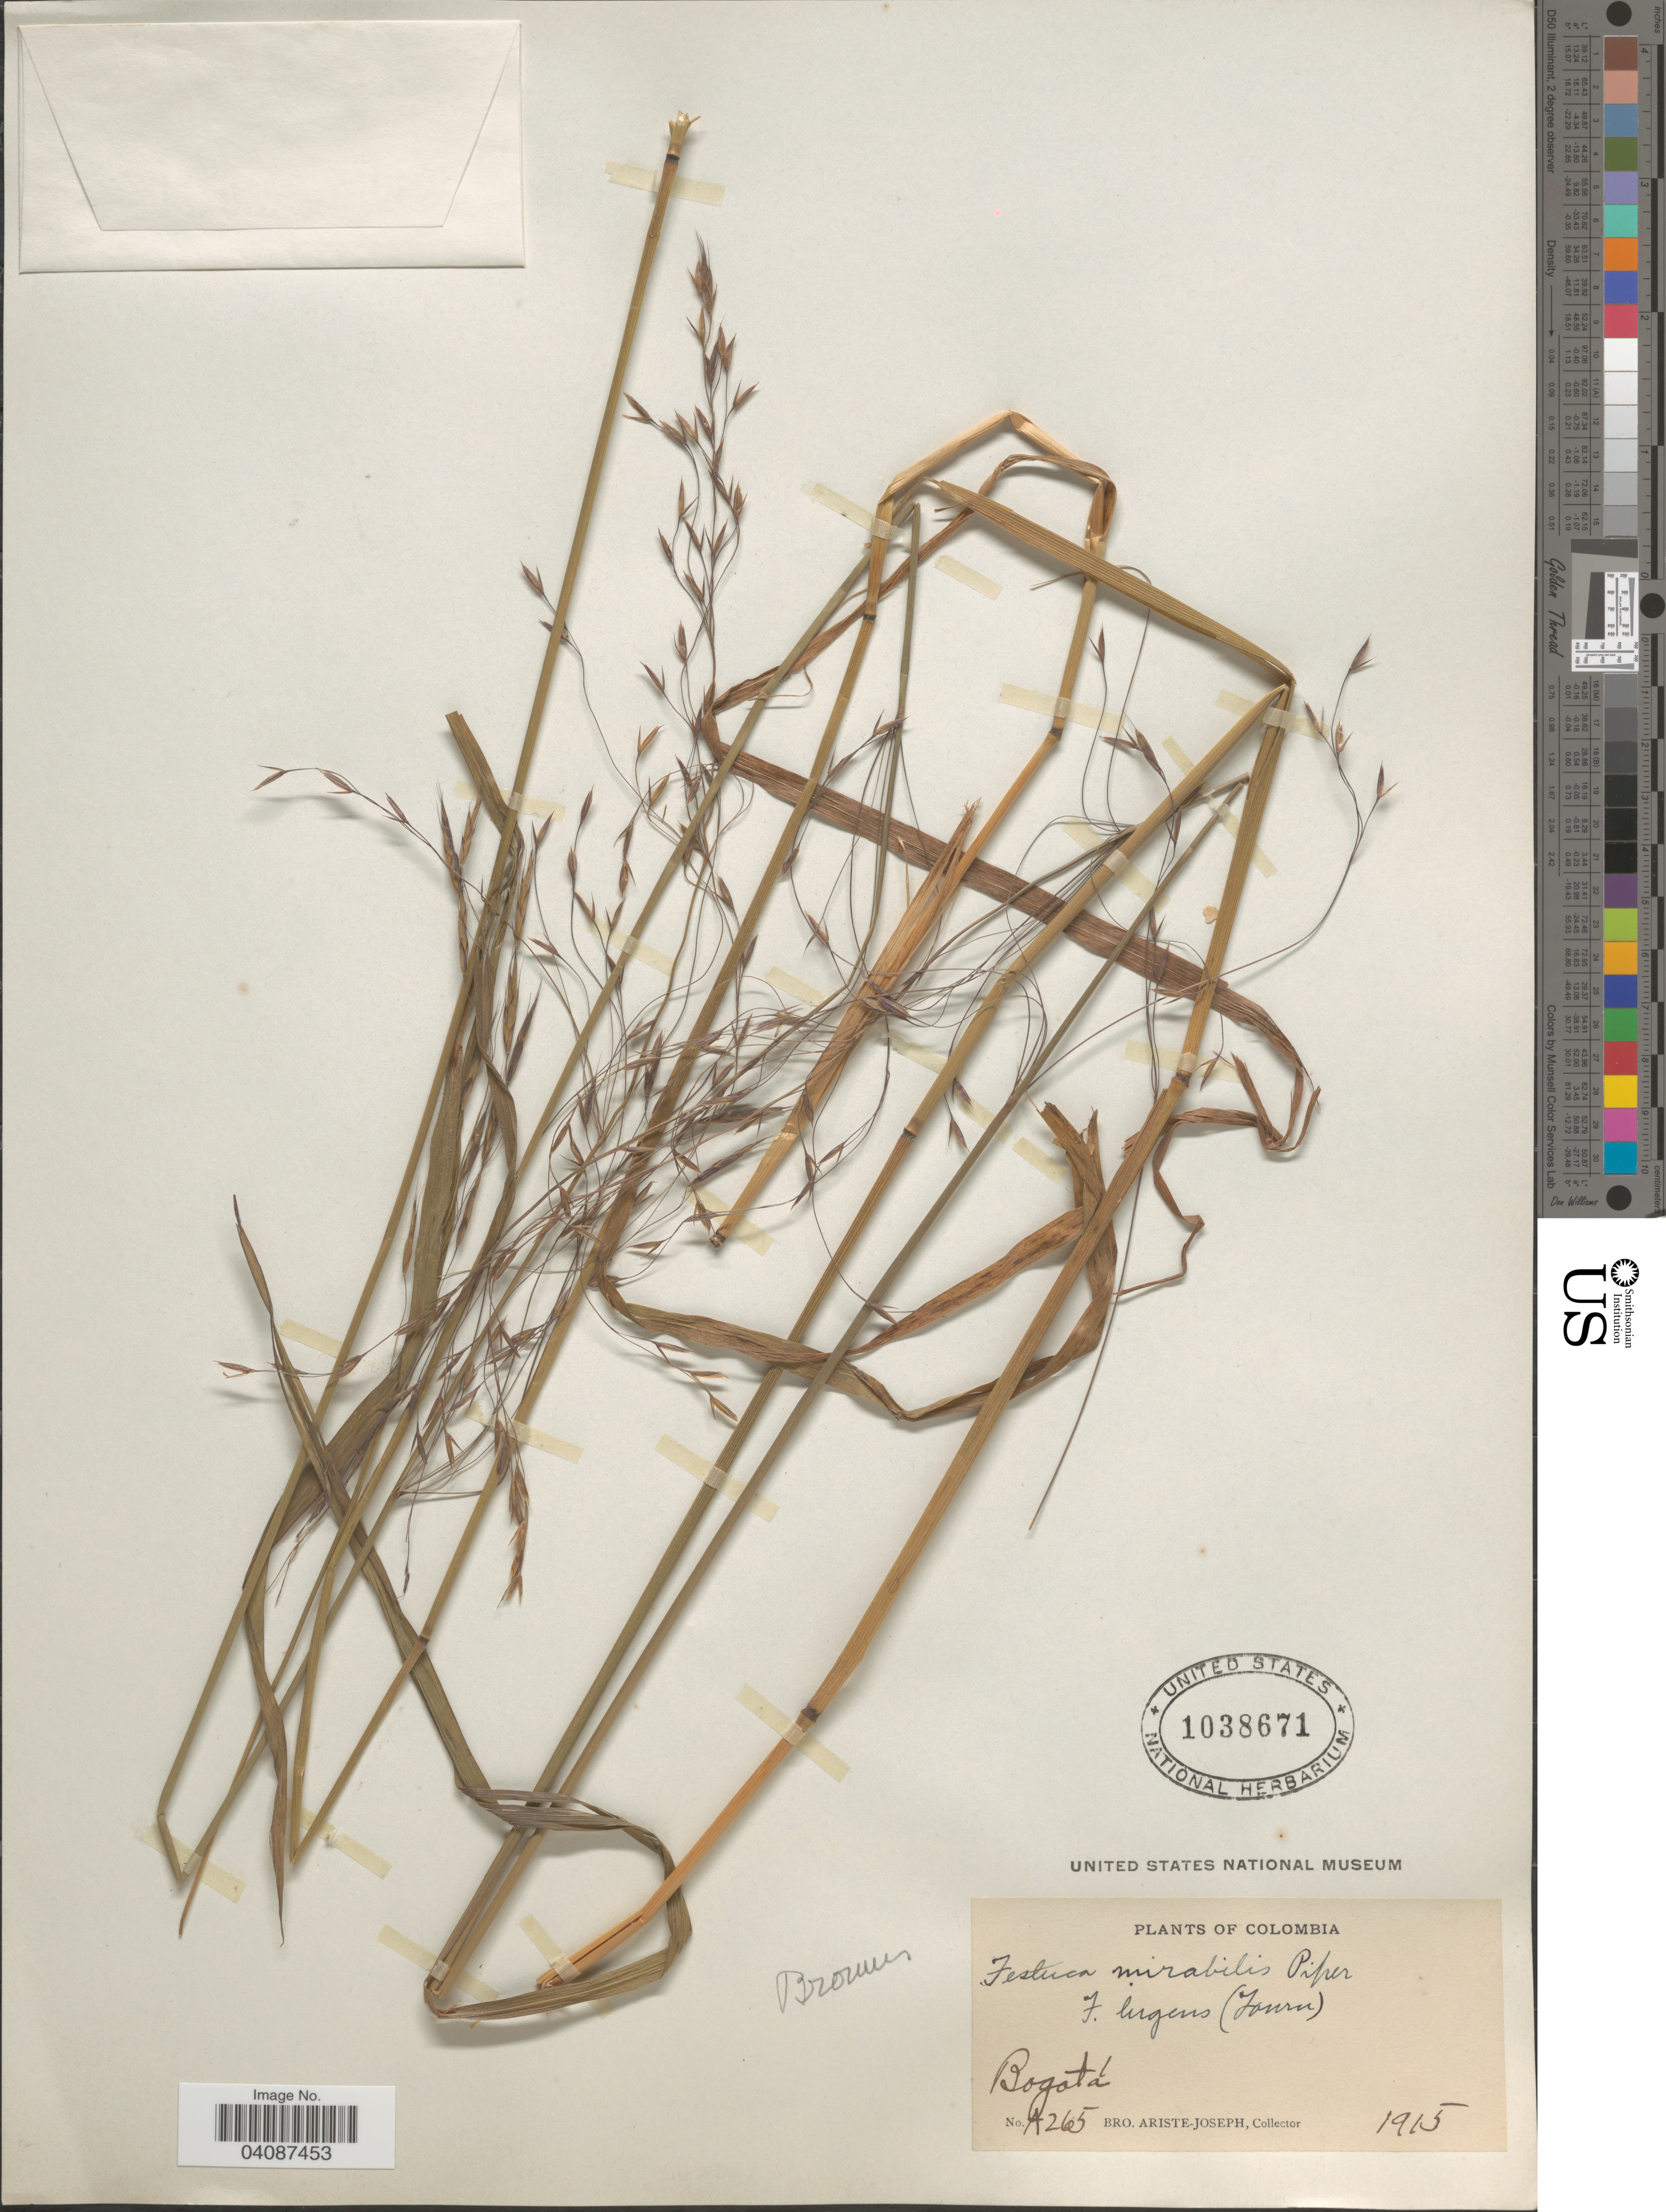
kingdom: Plantae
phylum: Tracheophyta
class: Liliopsida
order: Poales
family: Poaceae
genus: Bromus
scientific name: Bromus sp.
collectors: Bro. Ariste-Joseph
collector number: A265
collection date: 1915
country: Colombia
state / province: Bogota D.C.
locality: Bogotá.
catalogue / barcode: US 1038671